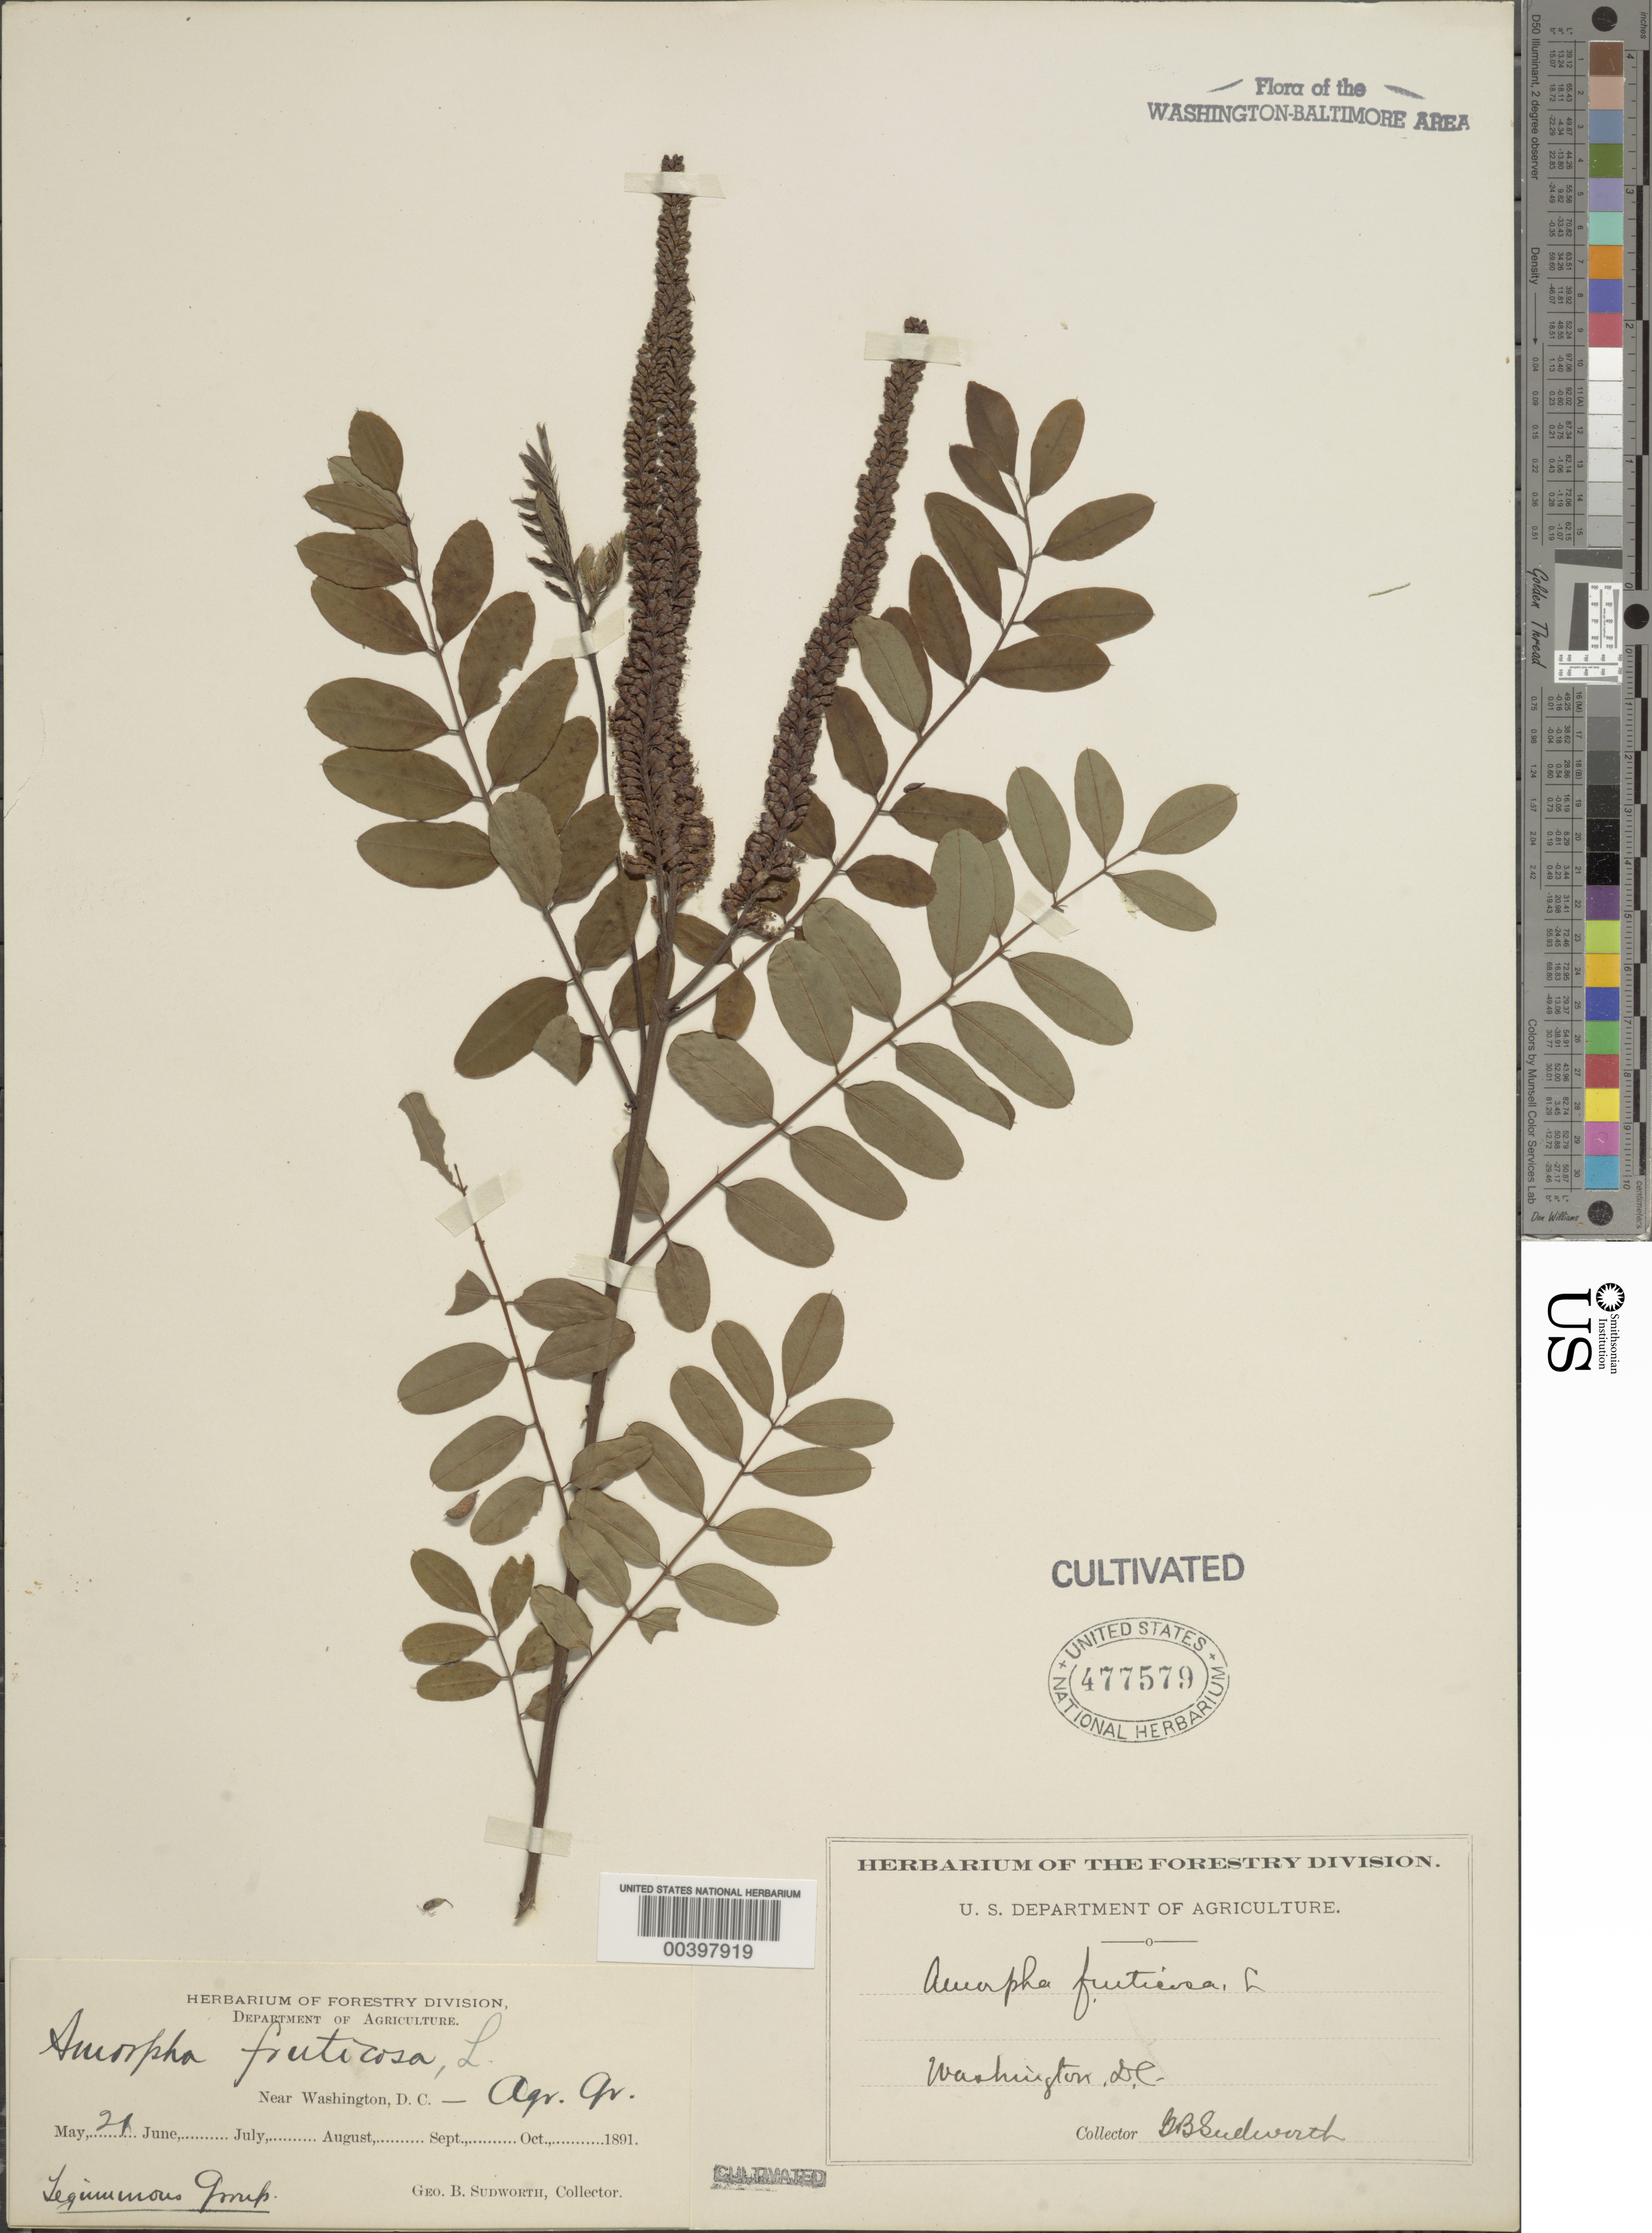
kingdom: Plantae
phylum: Tracheophyta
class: Magnoliopsida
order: Fabales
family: Fabaceae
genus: Amorpha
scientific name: Amorpha fruticosa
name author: L.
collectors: G. B. Sudworth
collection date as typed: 21 May 1891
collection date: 1891-05-21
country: United States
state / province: District of Columbia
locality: Washington DC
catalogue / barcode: US 477579